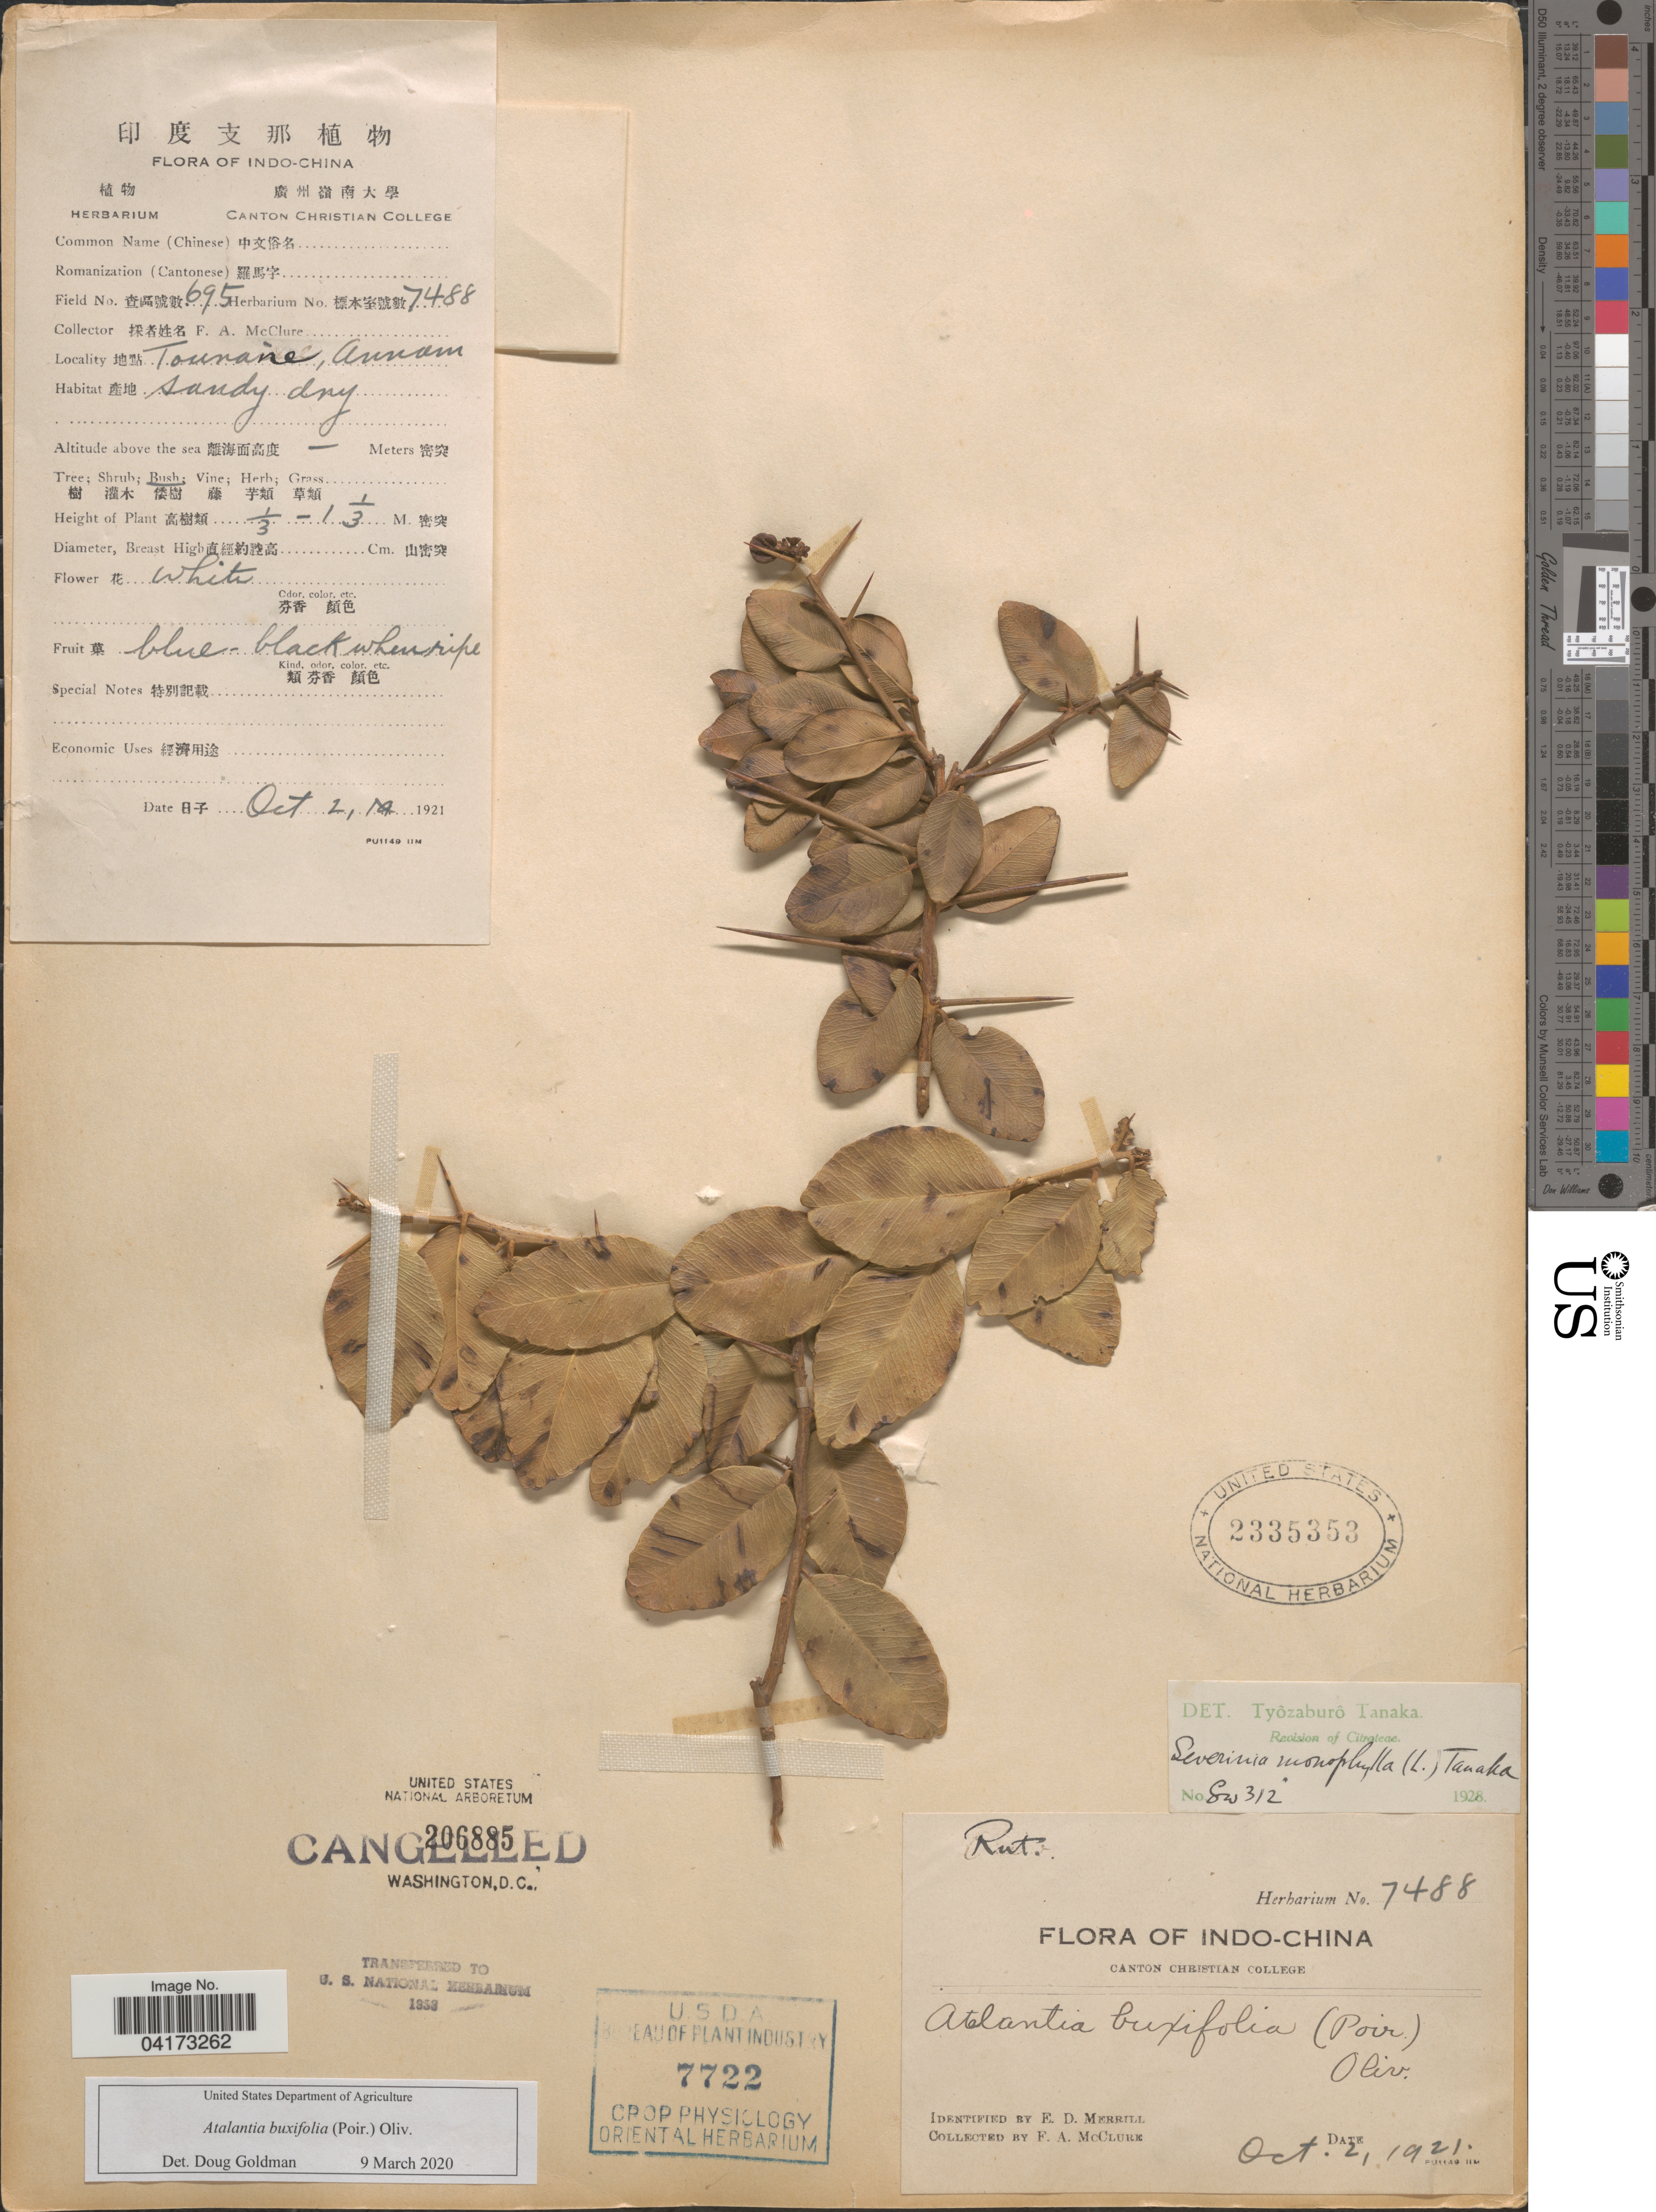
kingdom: Plantae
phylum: Tracheophyta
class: Magnoliopsida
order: Sapindales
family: Rutaceae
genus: Atalantia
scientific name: Atalantia buxifolia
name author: (Poir.) Oliv.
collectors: F. A. McClure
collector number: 7488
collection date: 1921-10-02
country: Vietnam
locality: Indo-China. Tourane, Annam.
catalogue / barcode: US 2335353